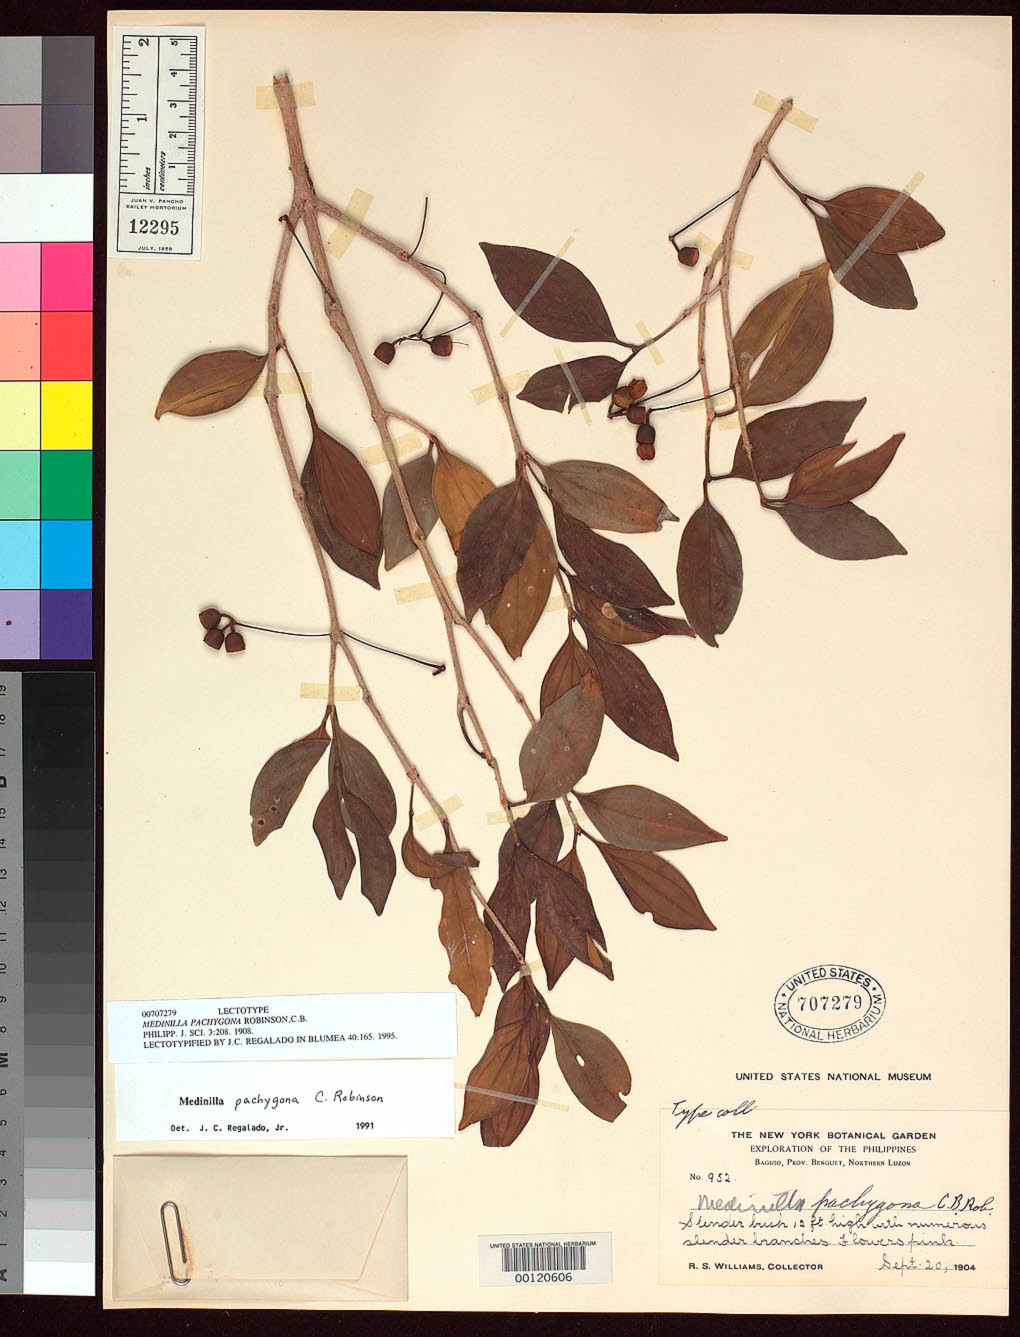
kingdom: Plantae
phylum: Tracheophyta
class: Magnoliopsida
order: Myrtales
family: Melastomataceae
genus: Medinilla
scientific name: Medinilla pachygona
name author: C.B. Rob.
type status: Lectotype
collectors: R. S. Williams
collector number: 952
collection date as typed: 20 Sep 1904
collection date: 1904-09-20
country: Philippines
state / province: Cordillera (Administrative Region)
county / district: Benguet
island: Luzon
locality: Baguio.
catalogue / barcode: US 707279